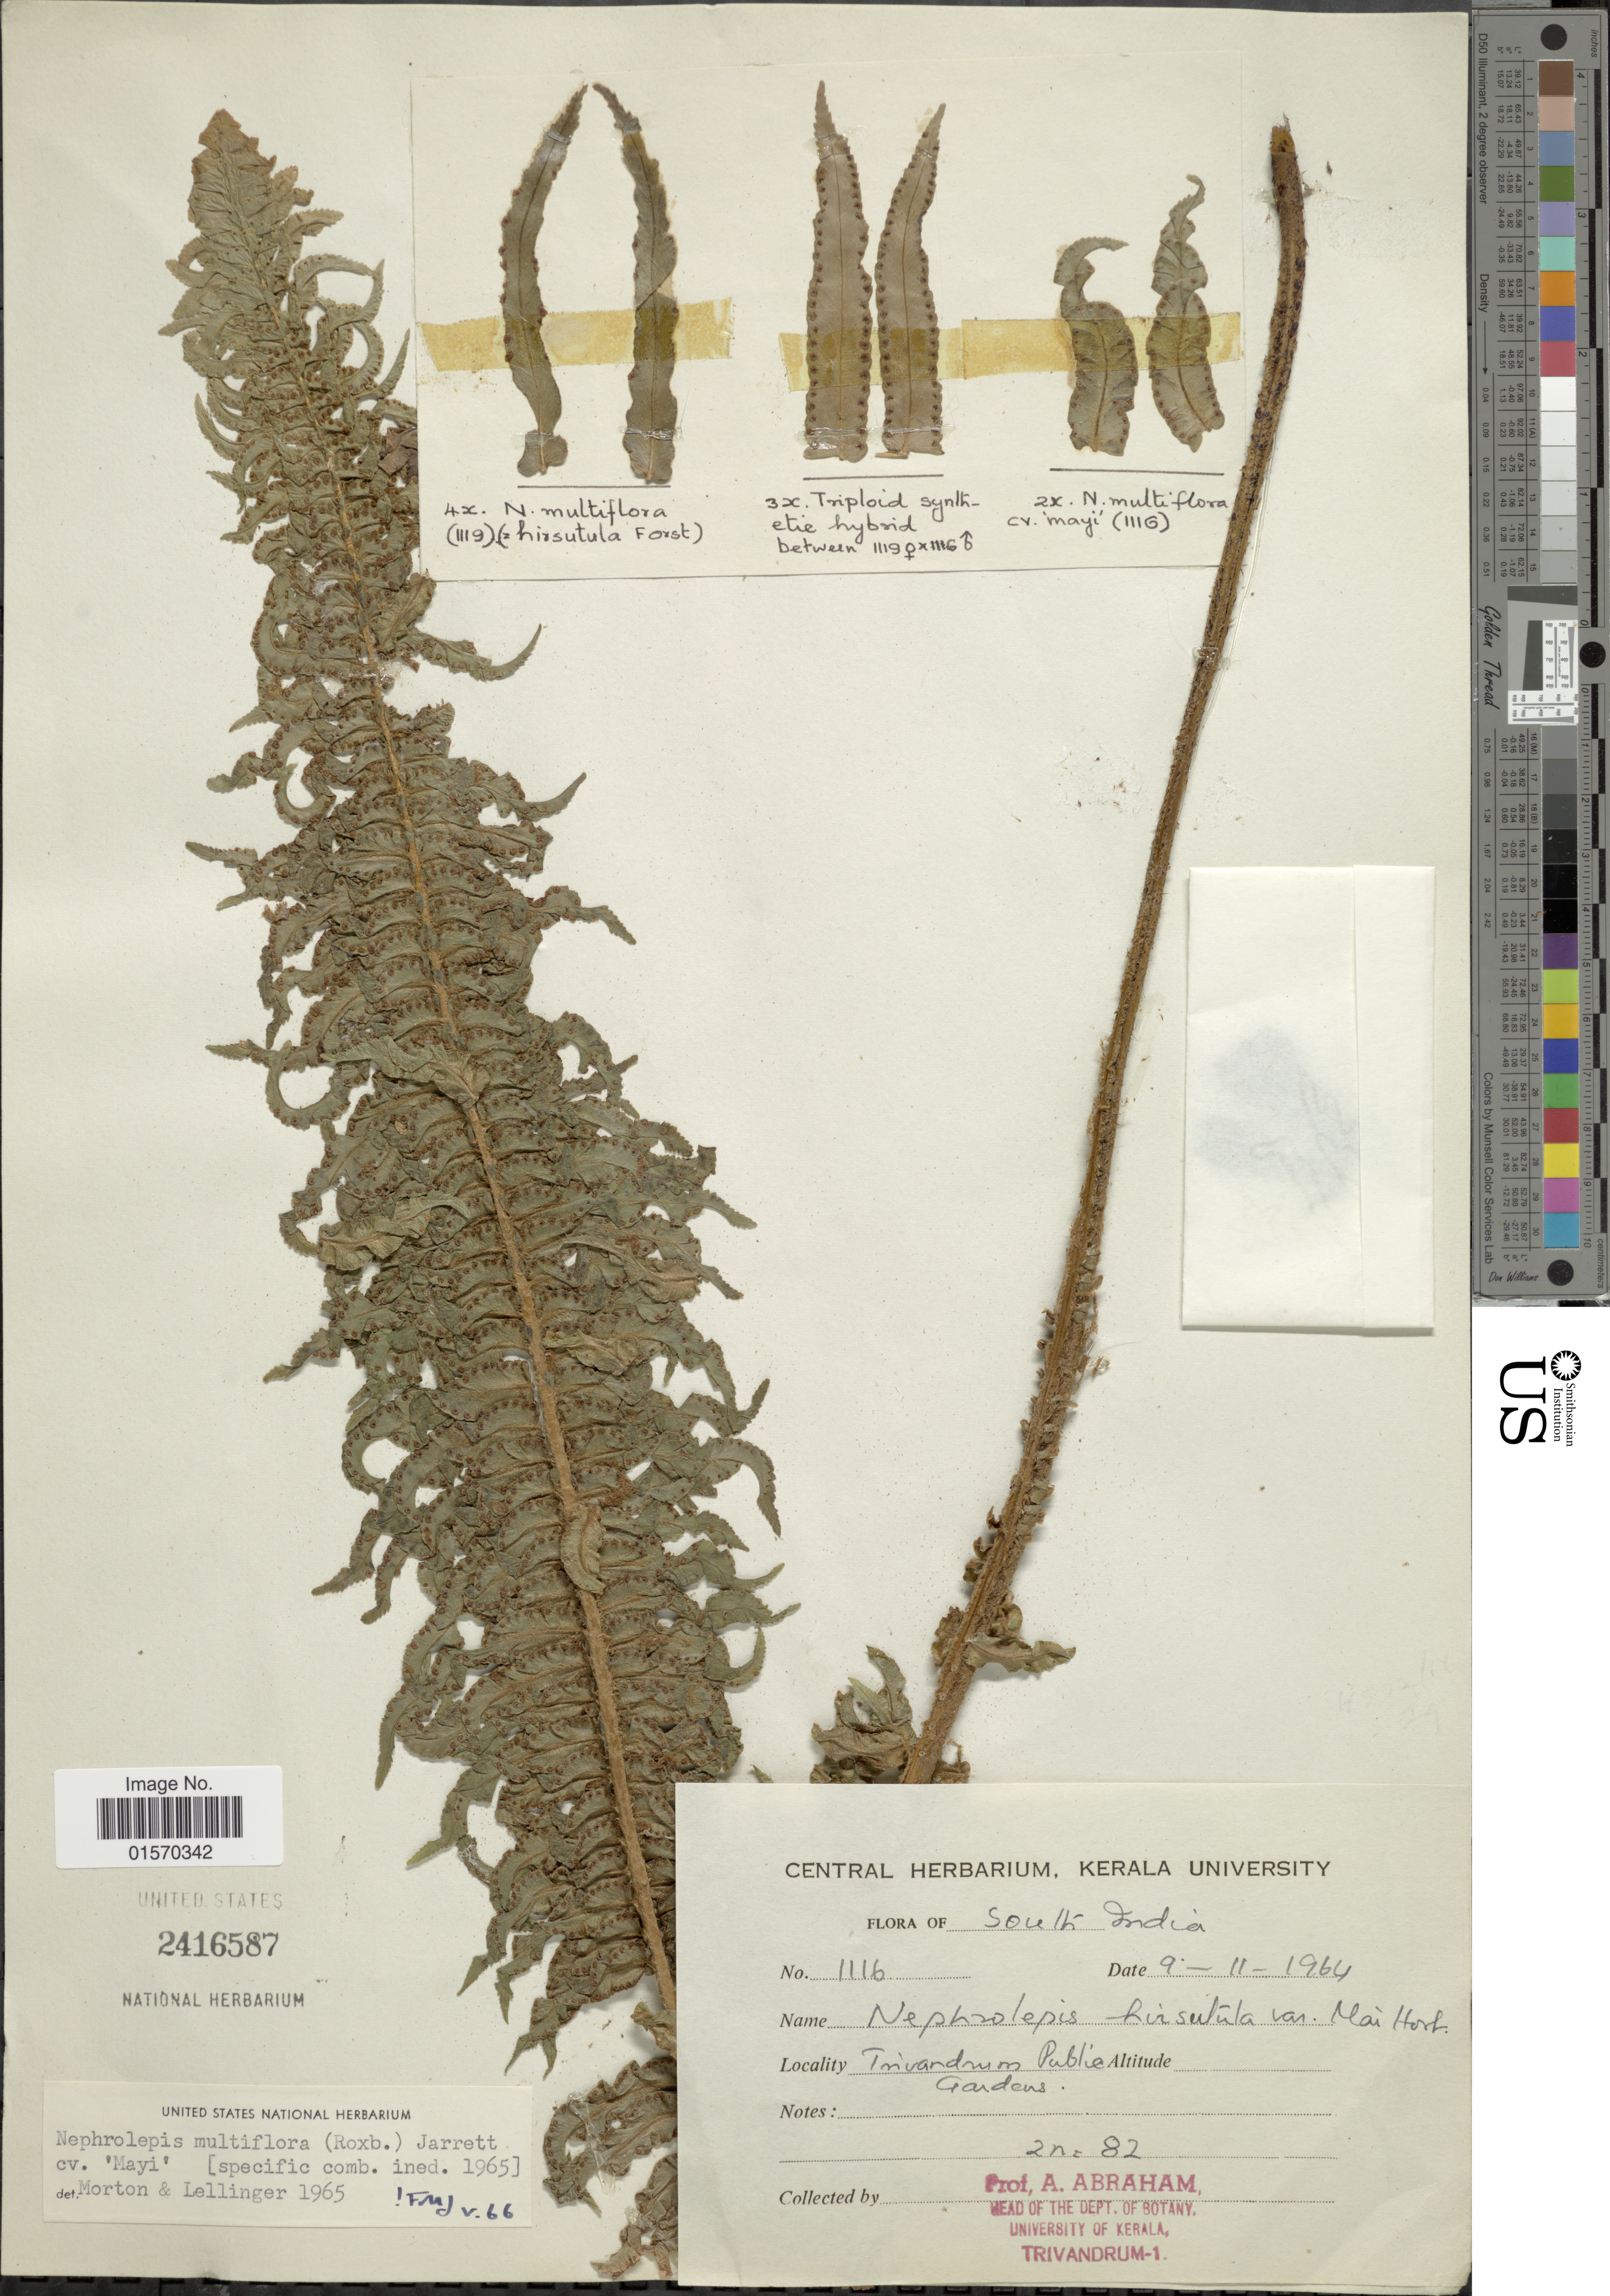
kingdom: Plantae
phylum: Tracheophyta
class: Polypodiopsida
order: Polypodiales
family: Nephrolepidaceae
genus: Nephrolepis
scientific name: Nephrolepis multiflora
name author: (Roxb.) F.M. Jarrett ex C.V. Morton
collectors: A. Abraham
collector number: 1116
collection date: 1964-11-09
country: India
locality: South India. Trivandrum Public Gardens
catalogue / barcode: US 2416587